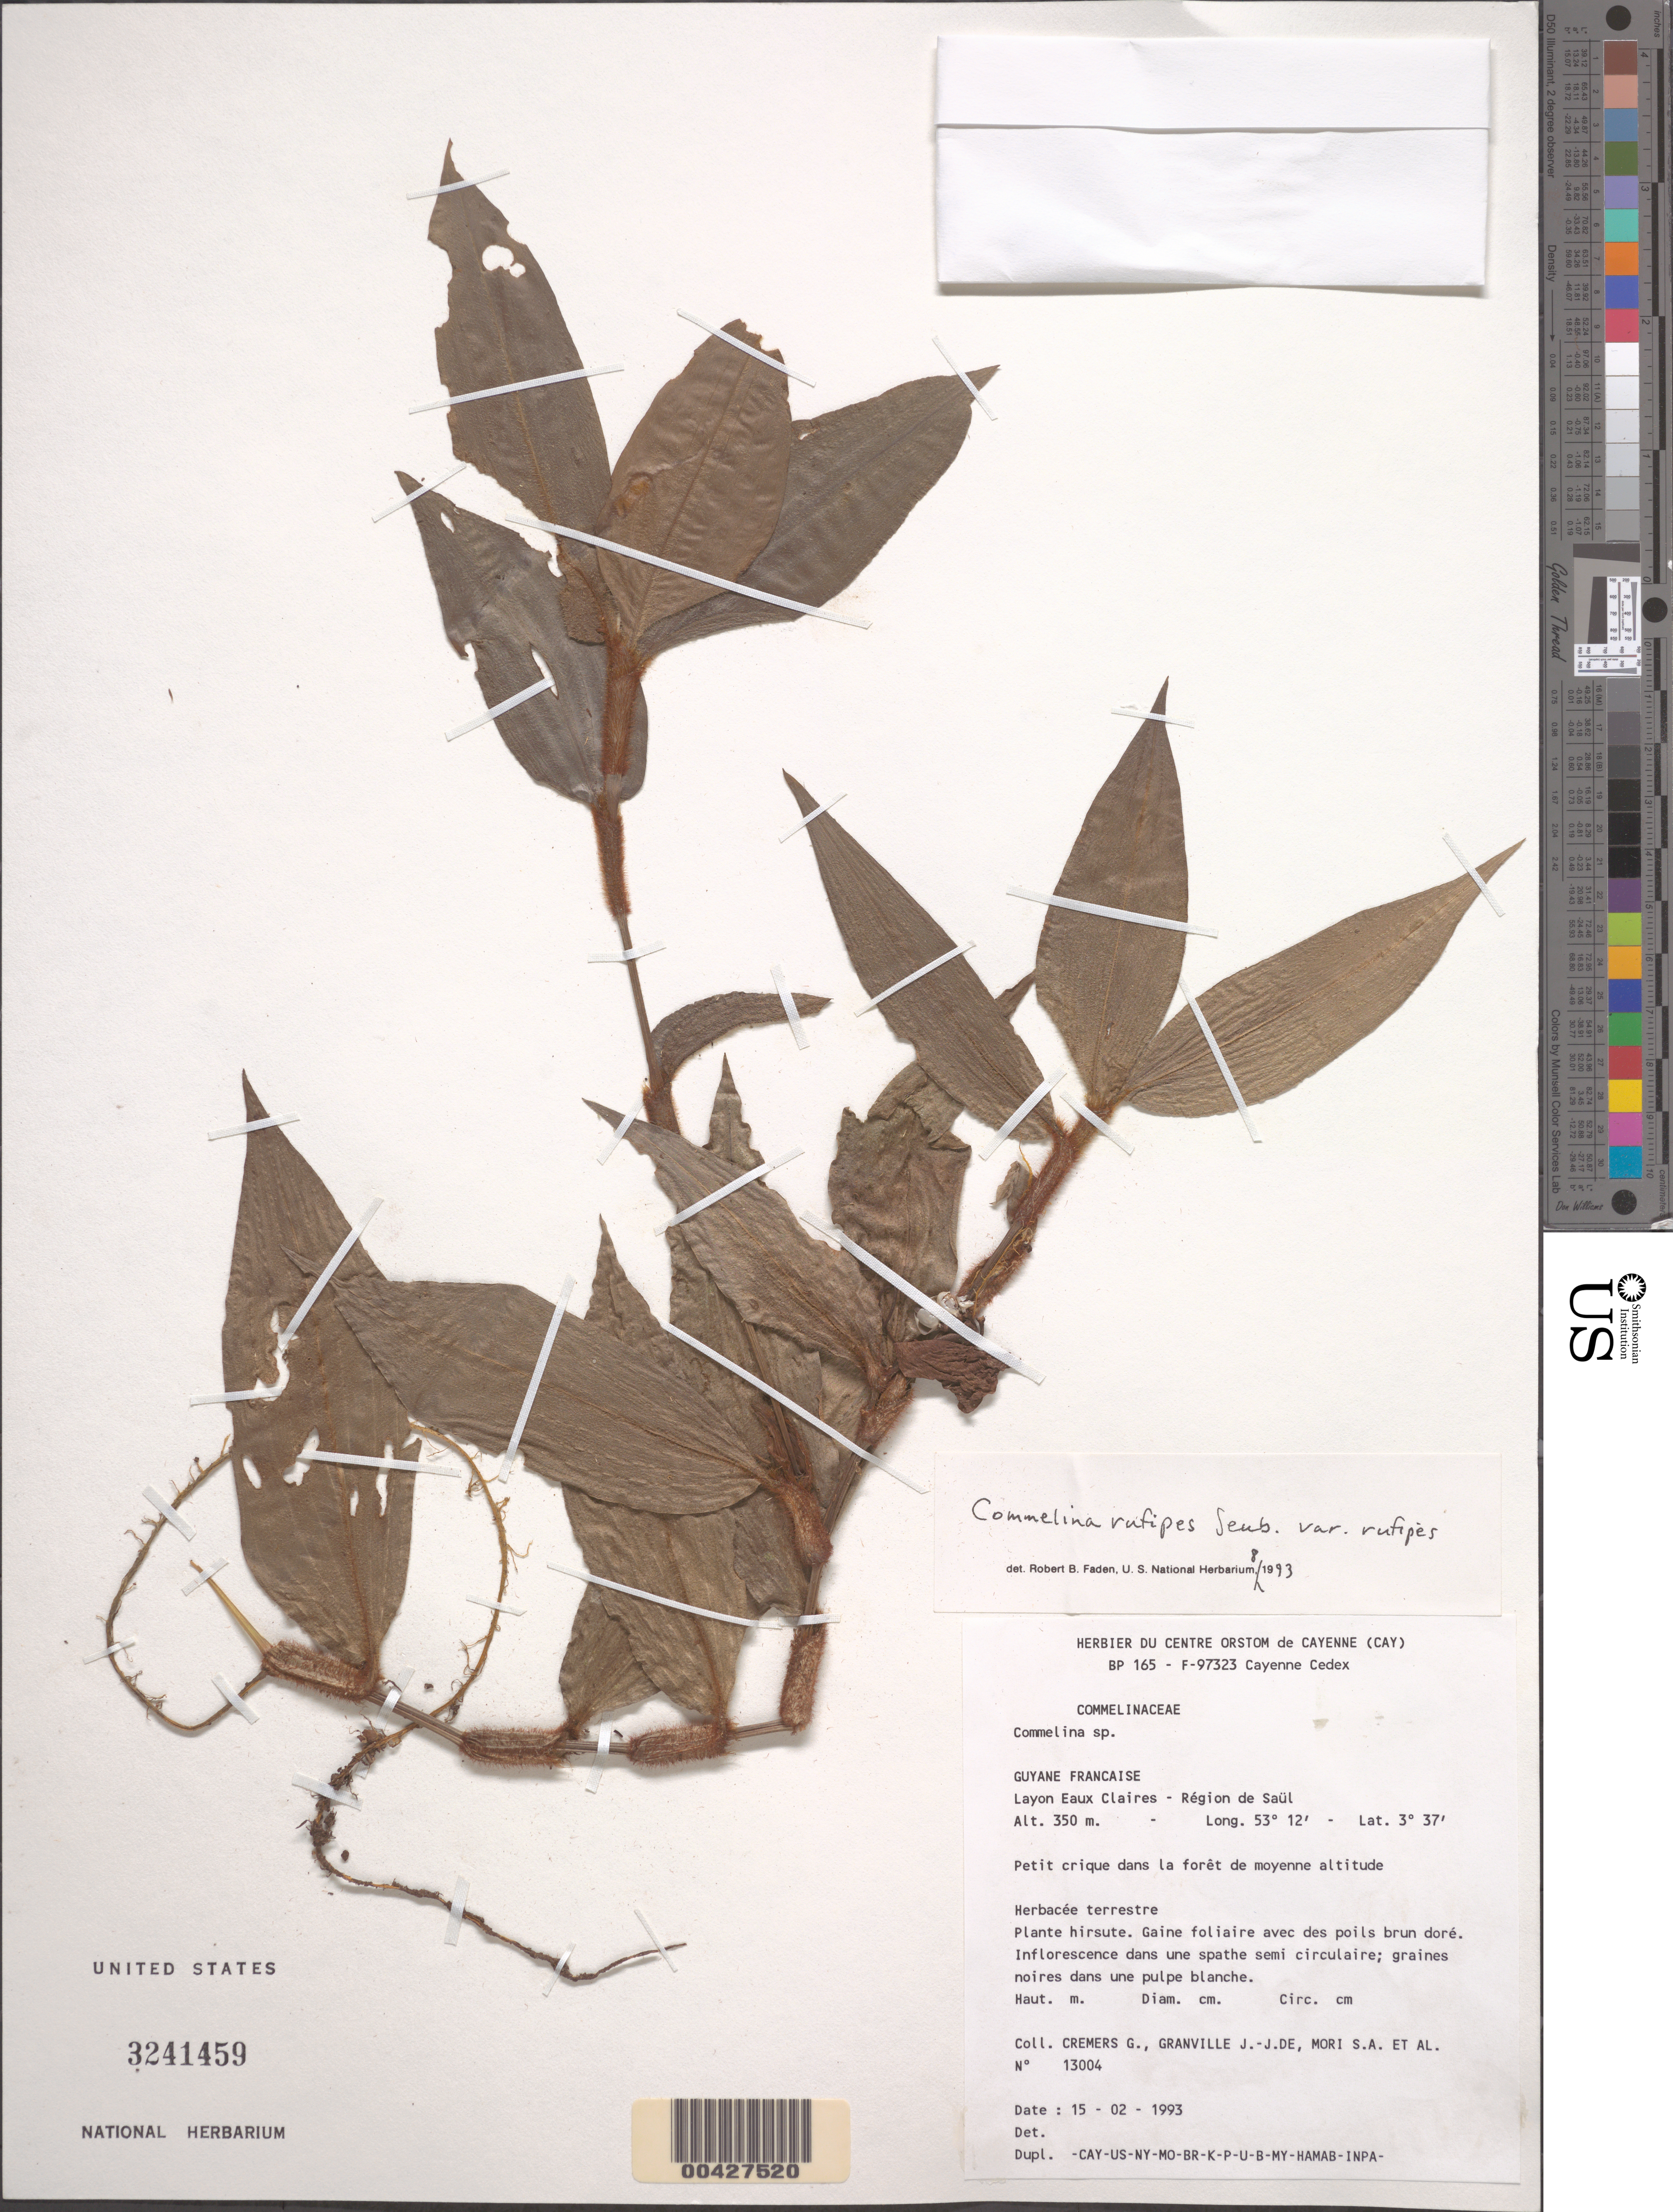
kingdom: Plantae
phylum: Tracheophyta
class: Liliopsida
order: Commelinales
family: Commelinaceae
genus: Commelina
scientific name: Commelina rufipes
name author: Seub.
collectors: G. Cremers, J.-J. de Granville & S. Mori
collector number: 13004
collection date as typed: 15 Feb 1993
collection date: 1993-02-15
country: French Guiana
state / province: Cayenne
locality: Layon eaux claires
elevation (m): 350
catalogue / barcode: US 3241459